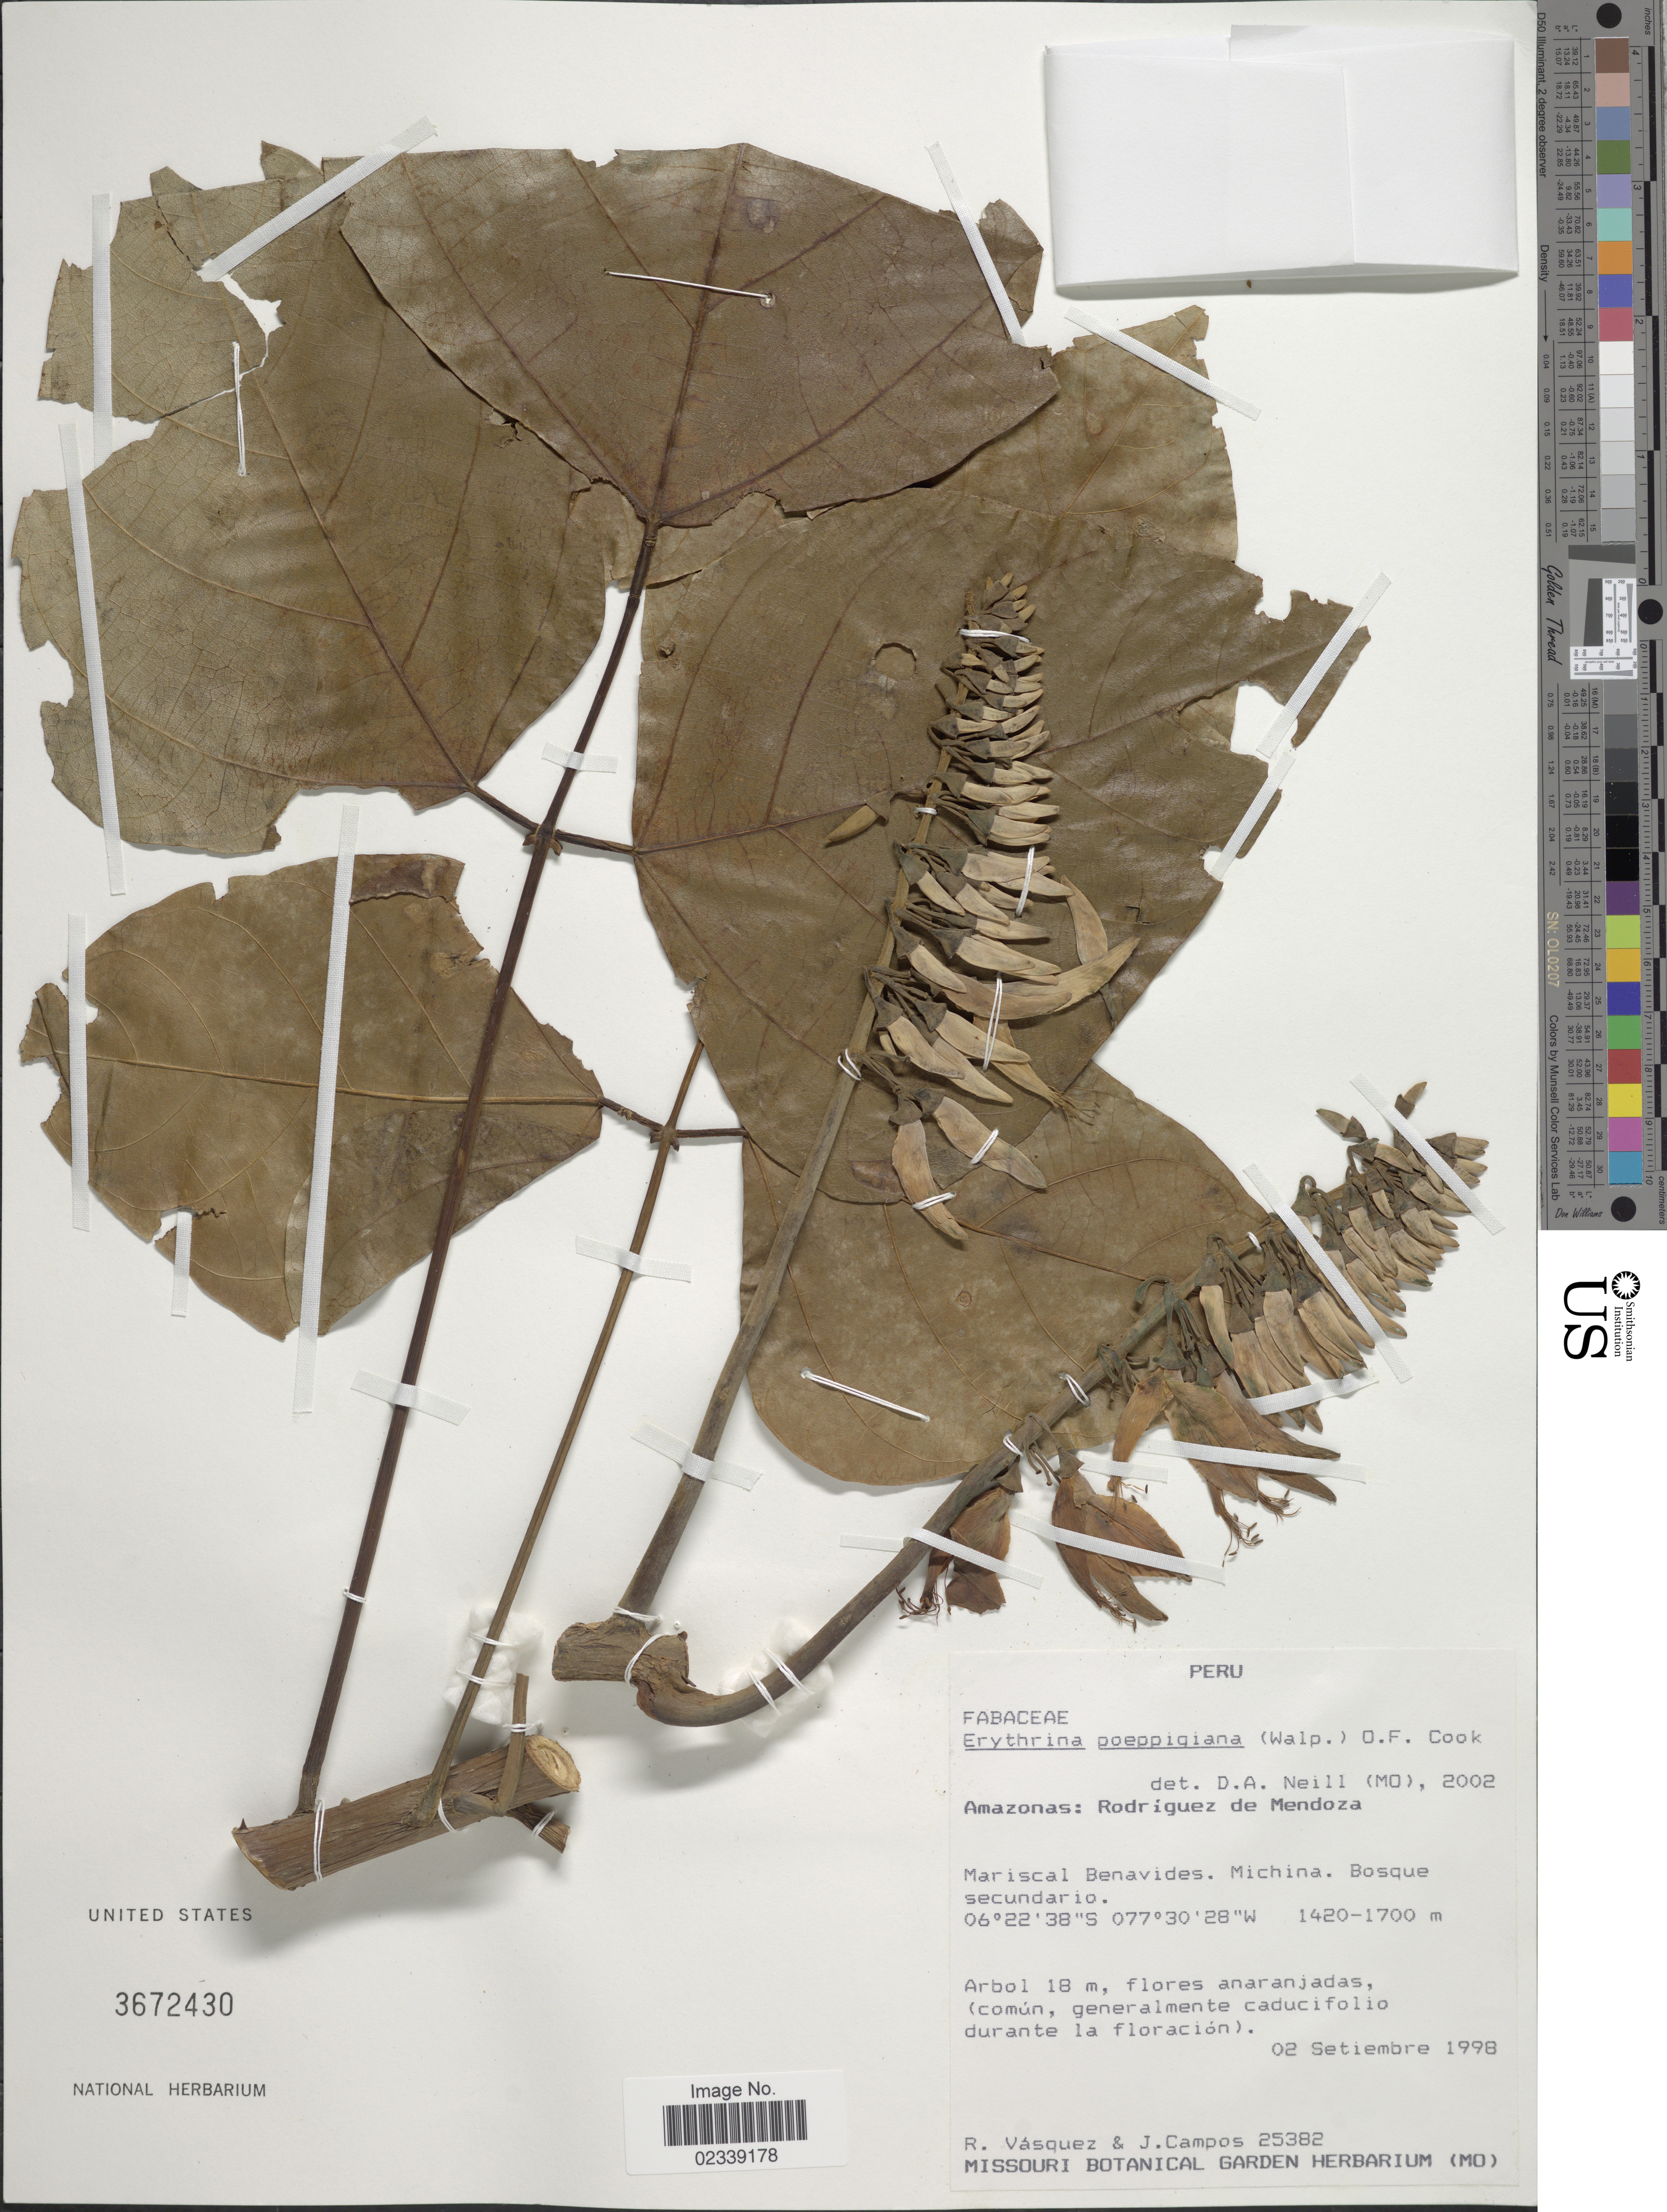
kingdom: Plantae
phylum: Tracheophyta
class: Magnoliopsida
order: Fabales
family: Fabaceae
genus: Erythrina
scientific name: Erythrina poeppigiana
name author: (Walp.) O.F. Cook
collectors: R. Vásquez & J. Campos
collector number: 25382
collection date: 1998-09-02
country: Peru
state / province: Amazonas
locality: Rodriguez de Mendoza, Mariscal Benavides, Michina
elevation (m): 1420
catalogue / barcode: US 3672430